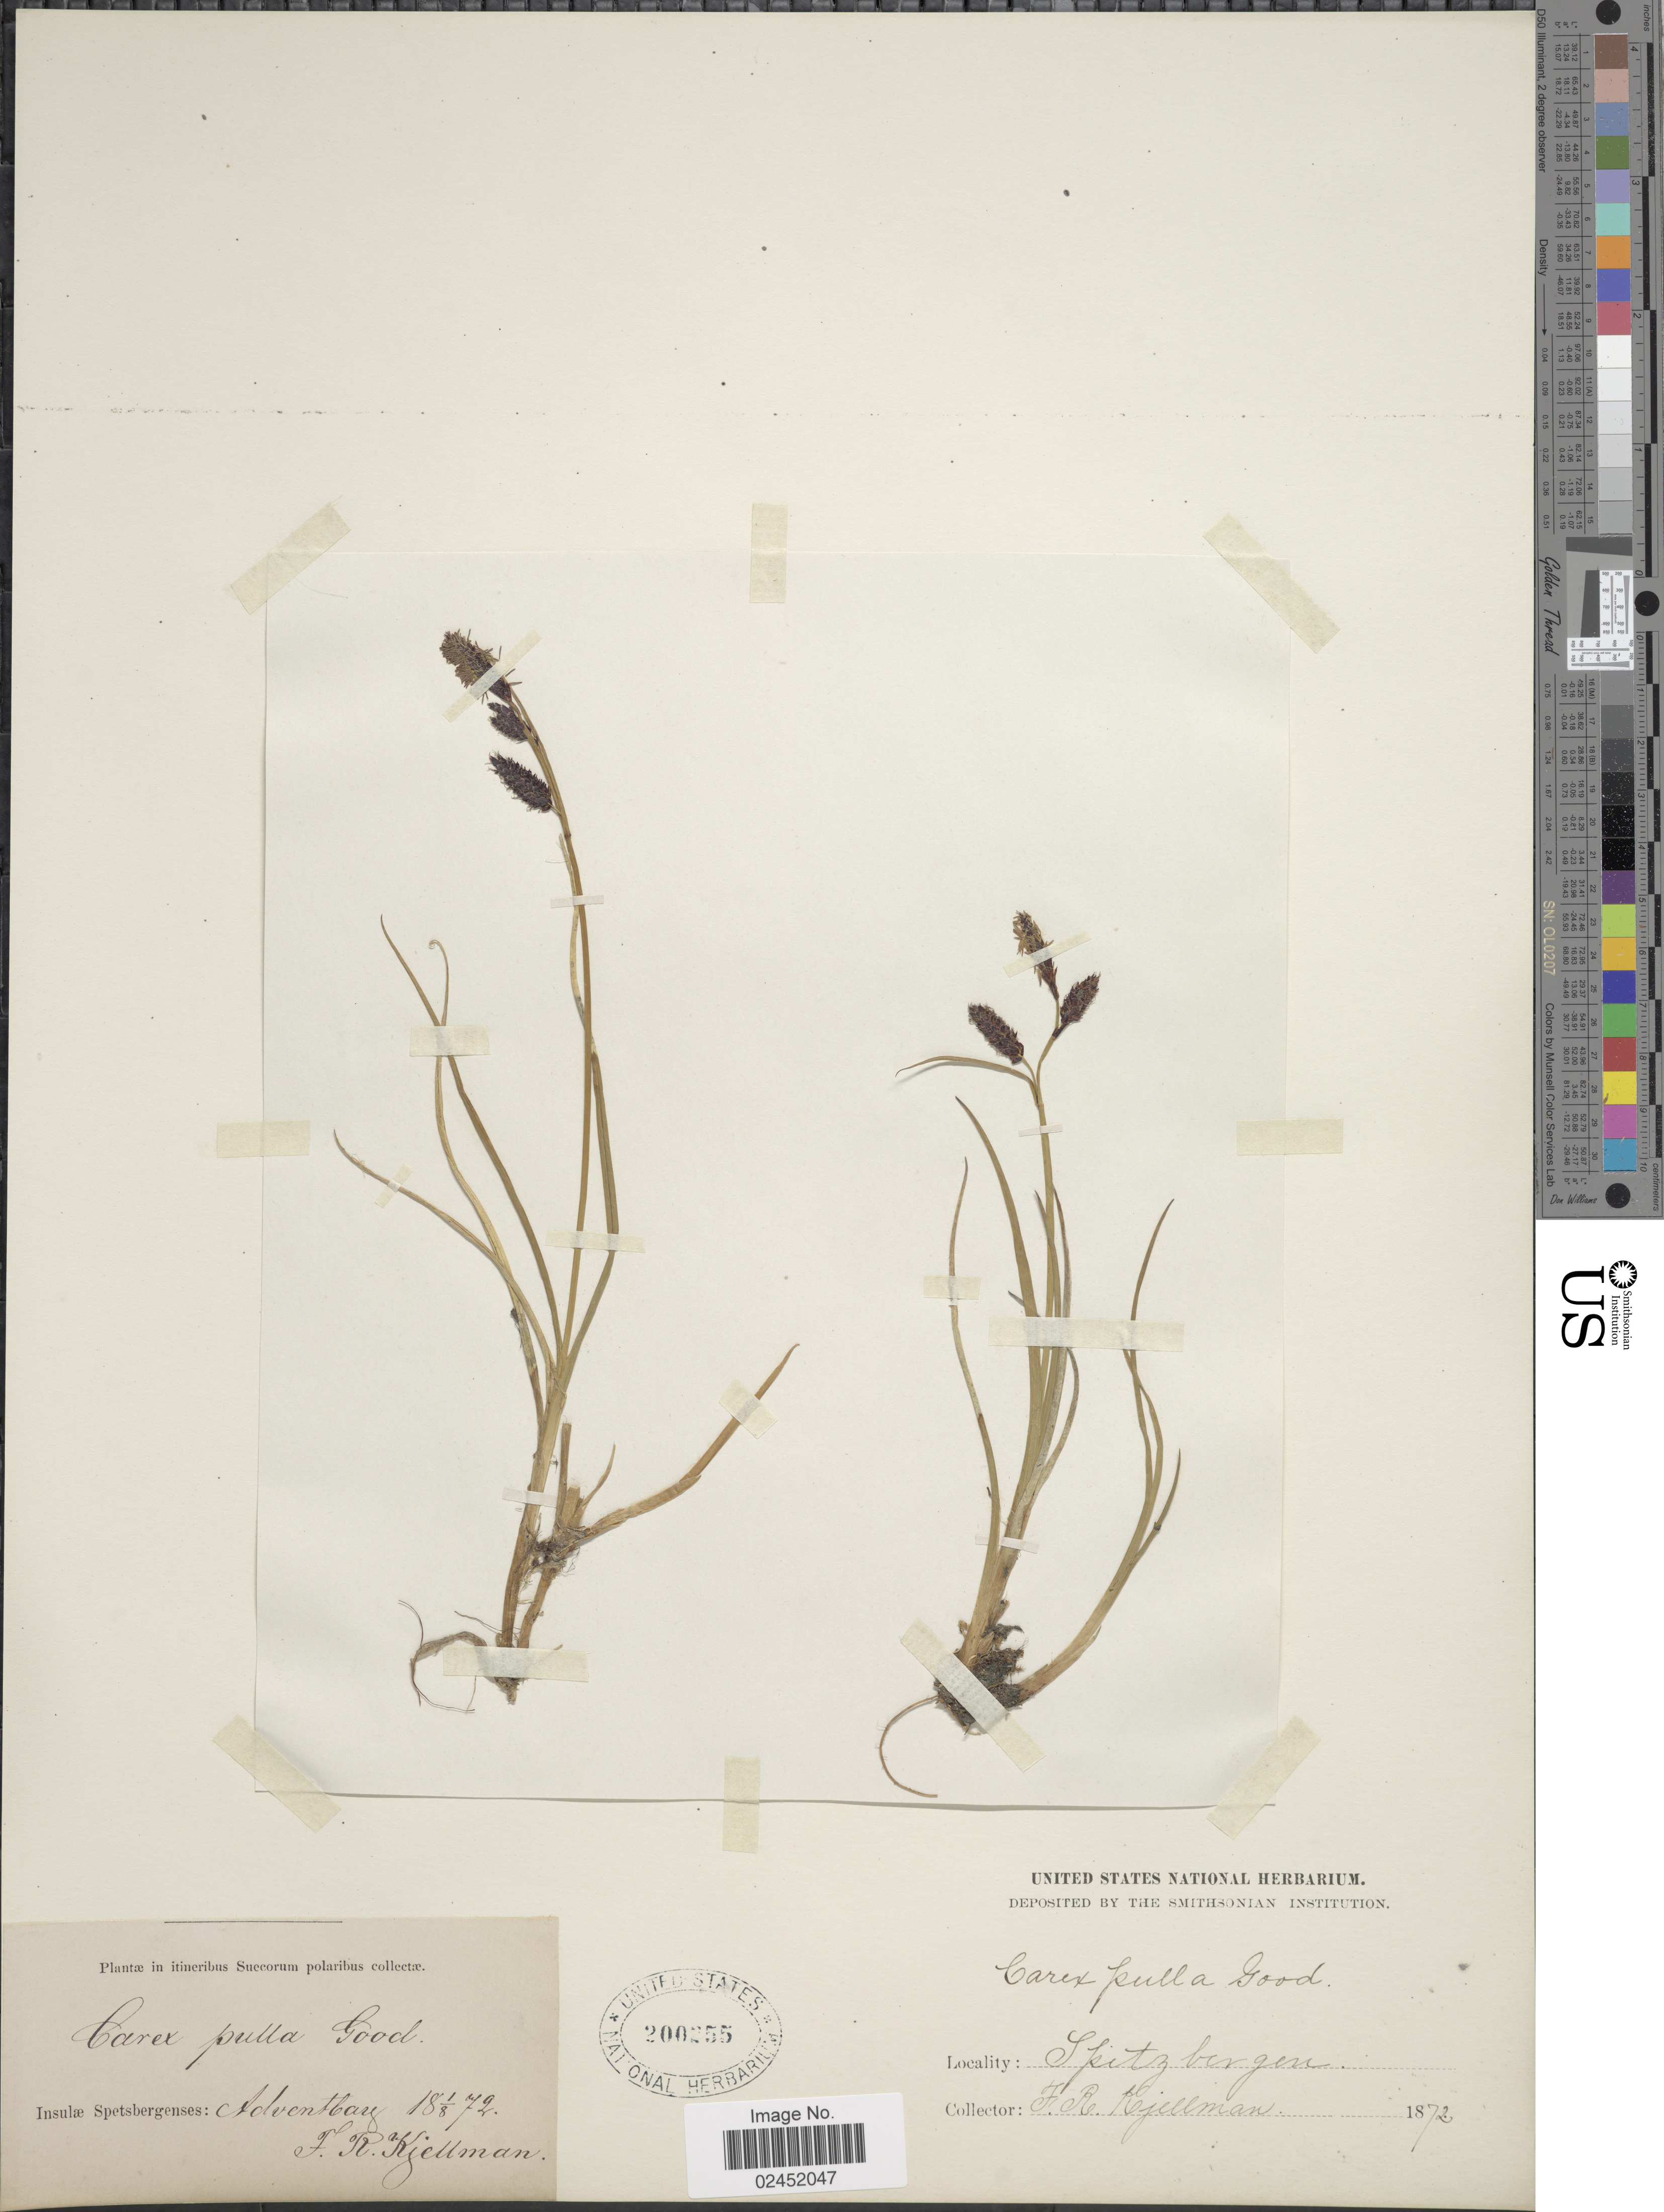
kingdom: Plantae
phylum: Tracheophyta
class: Liliopsida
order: Poales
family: Cyperaceae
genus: Carex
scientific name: Carex saxatilis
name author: L.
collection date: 1872-08-01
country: Norway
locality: In itineribus Suecorum polaribus, Insulæ Spetsbergenses: Adventbay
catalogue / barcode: US 200255